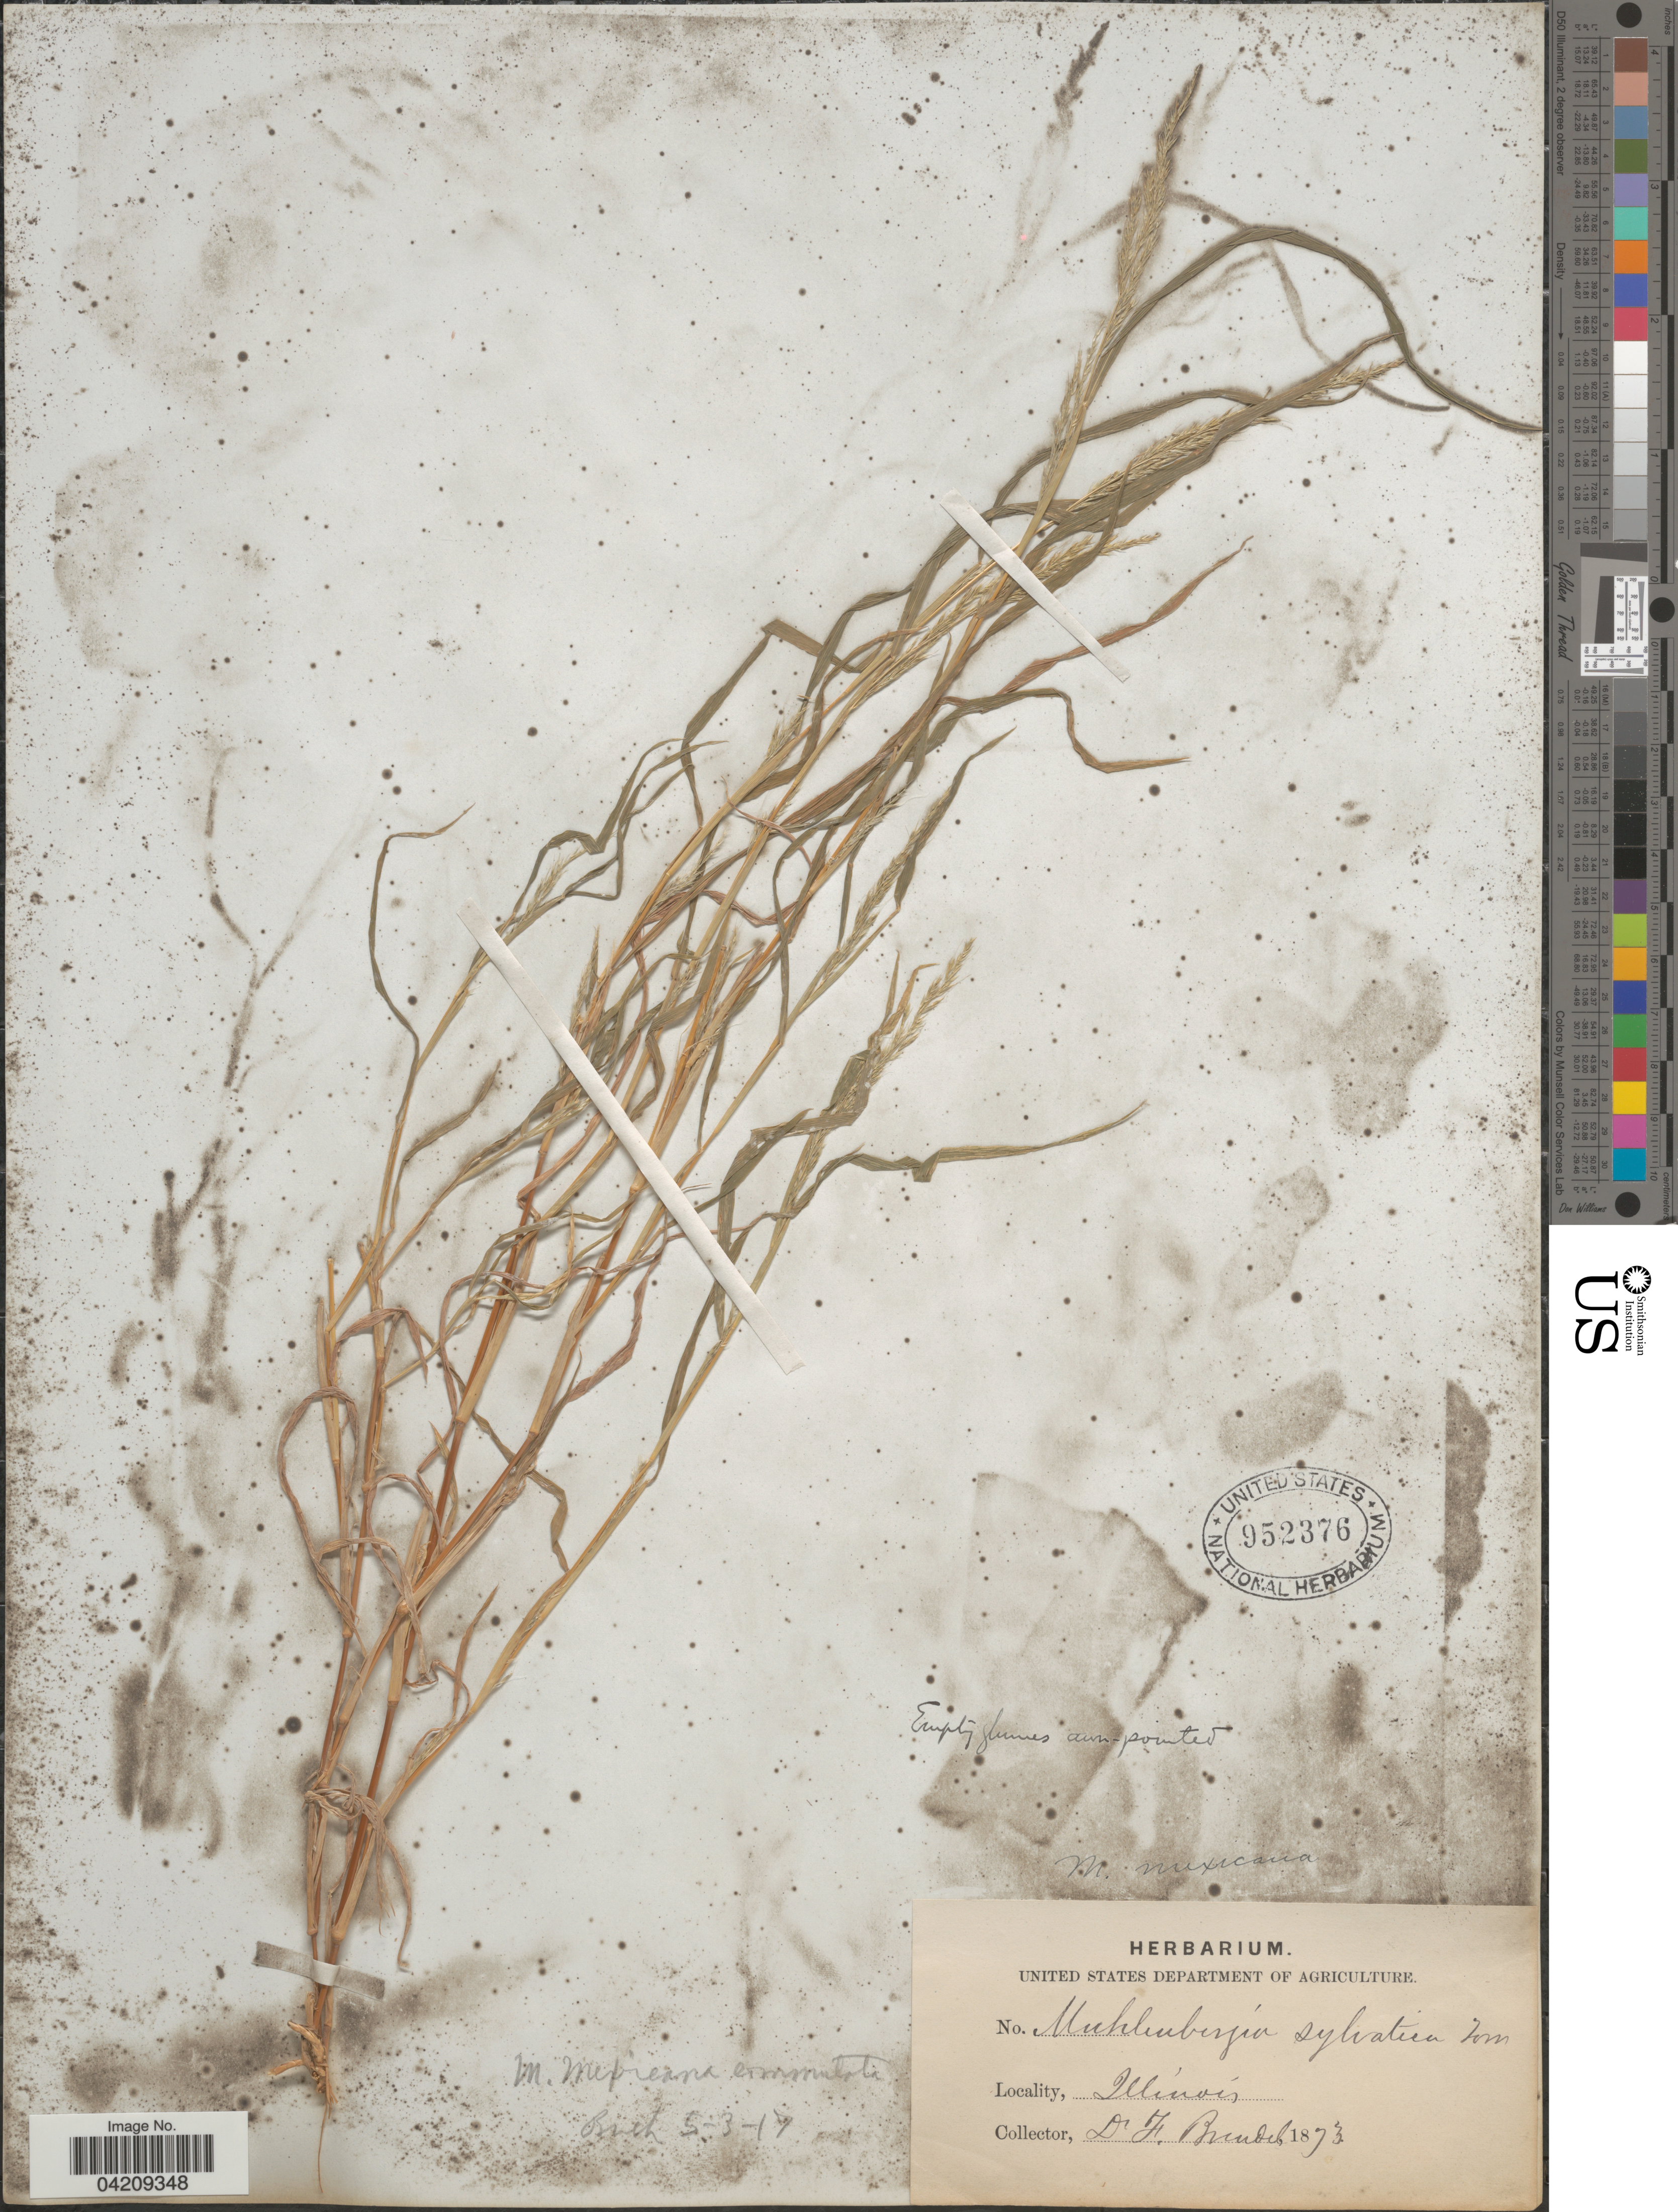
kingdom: Plantae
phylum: Tracheophyta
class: Liliopsida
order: Poales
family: Poaceae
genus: Muhlenbergia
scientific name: Muhlenbergia frondosa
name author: (Poir.) Fernald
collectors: F. Brendel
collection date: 1873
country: United States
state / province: Illinois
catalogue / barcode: US 952376